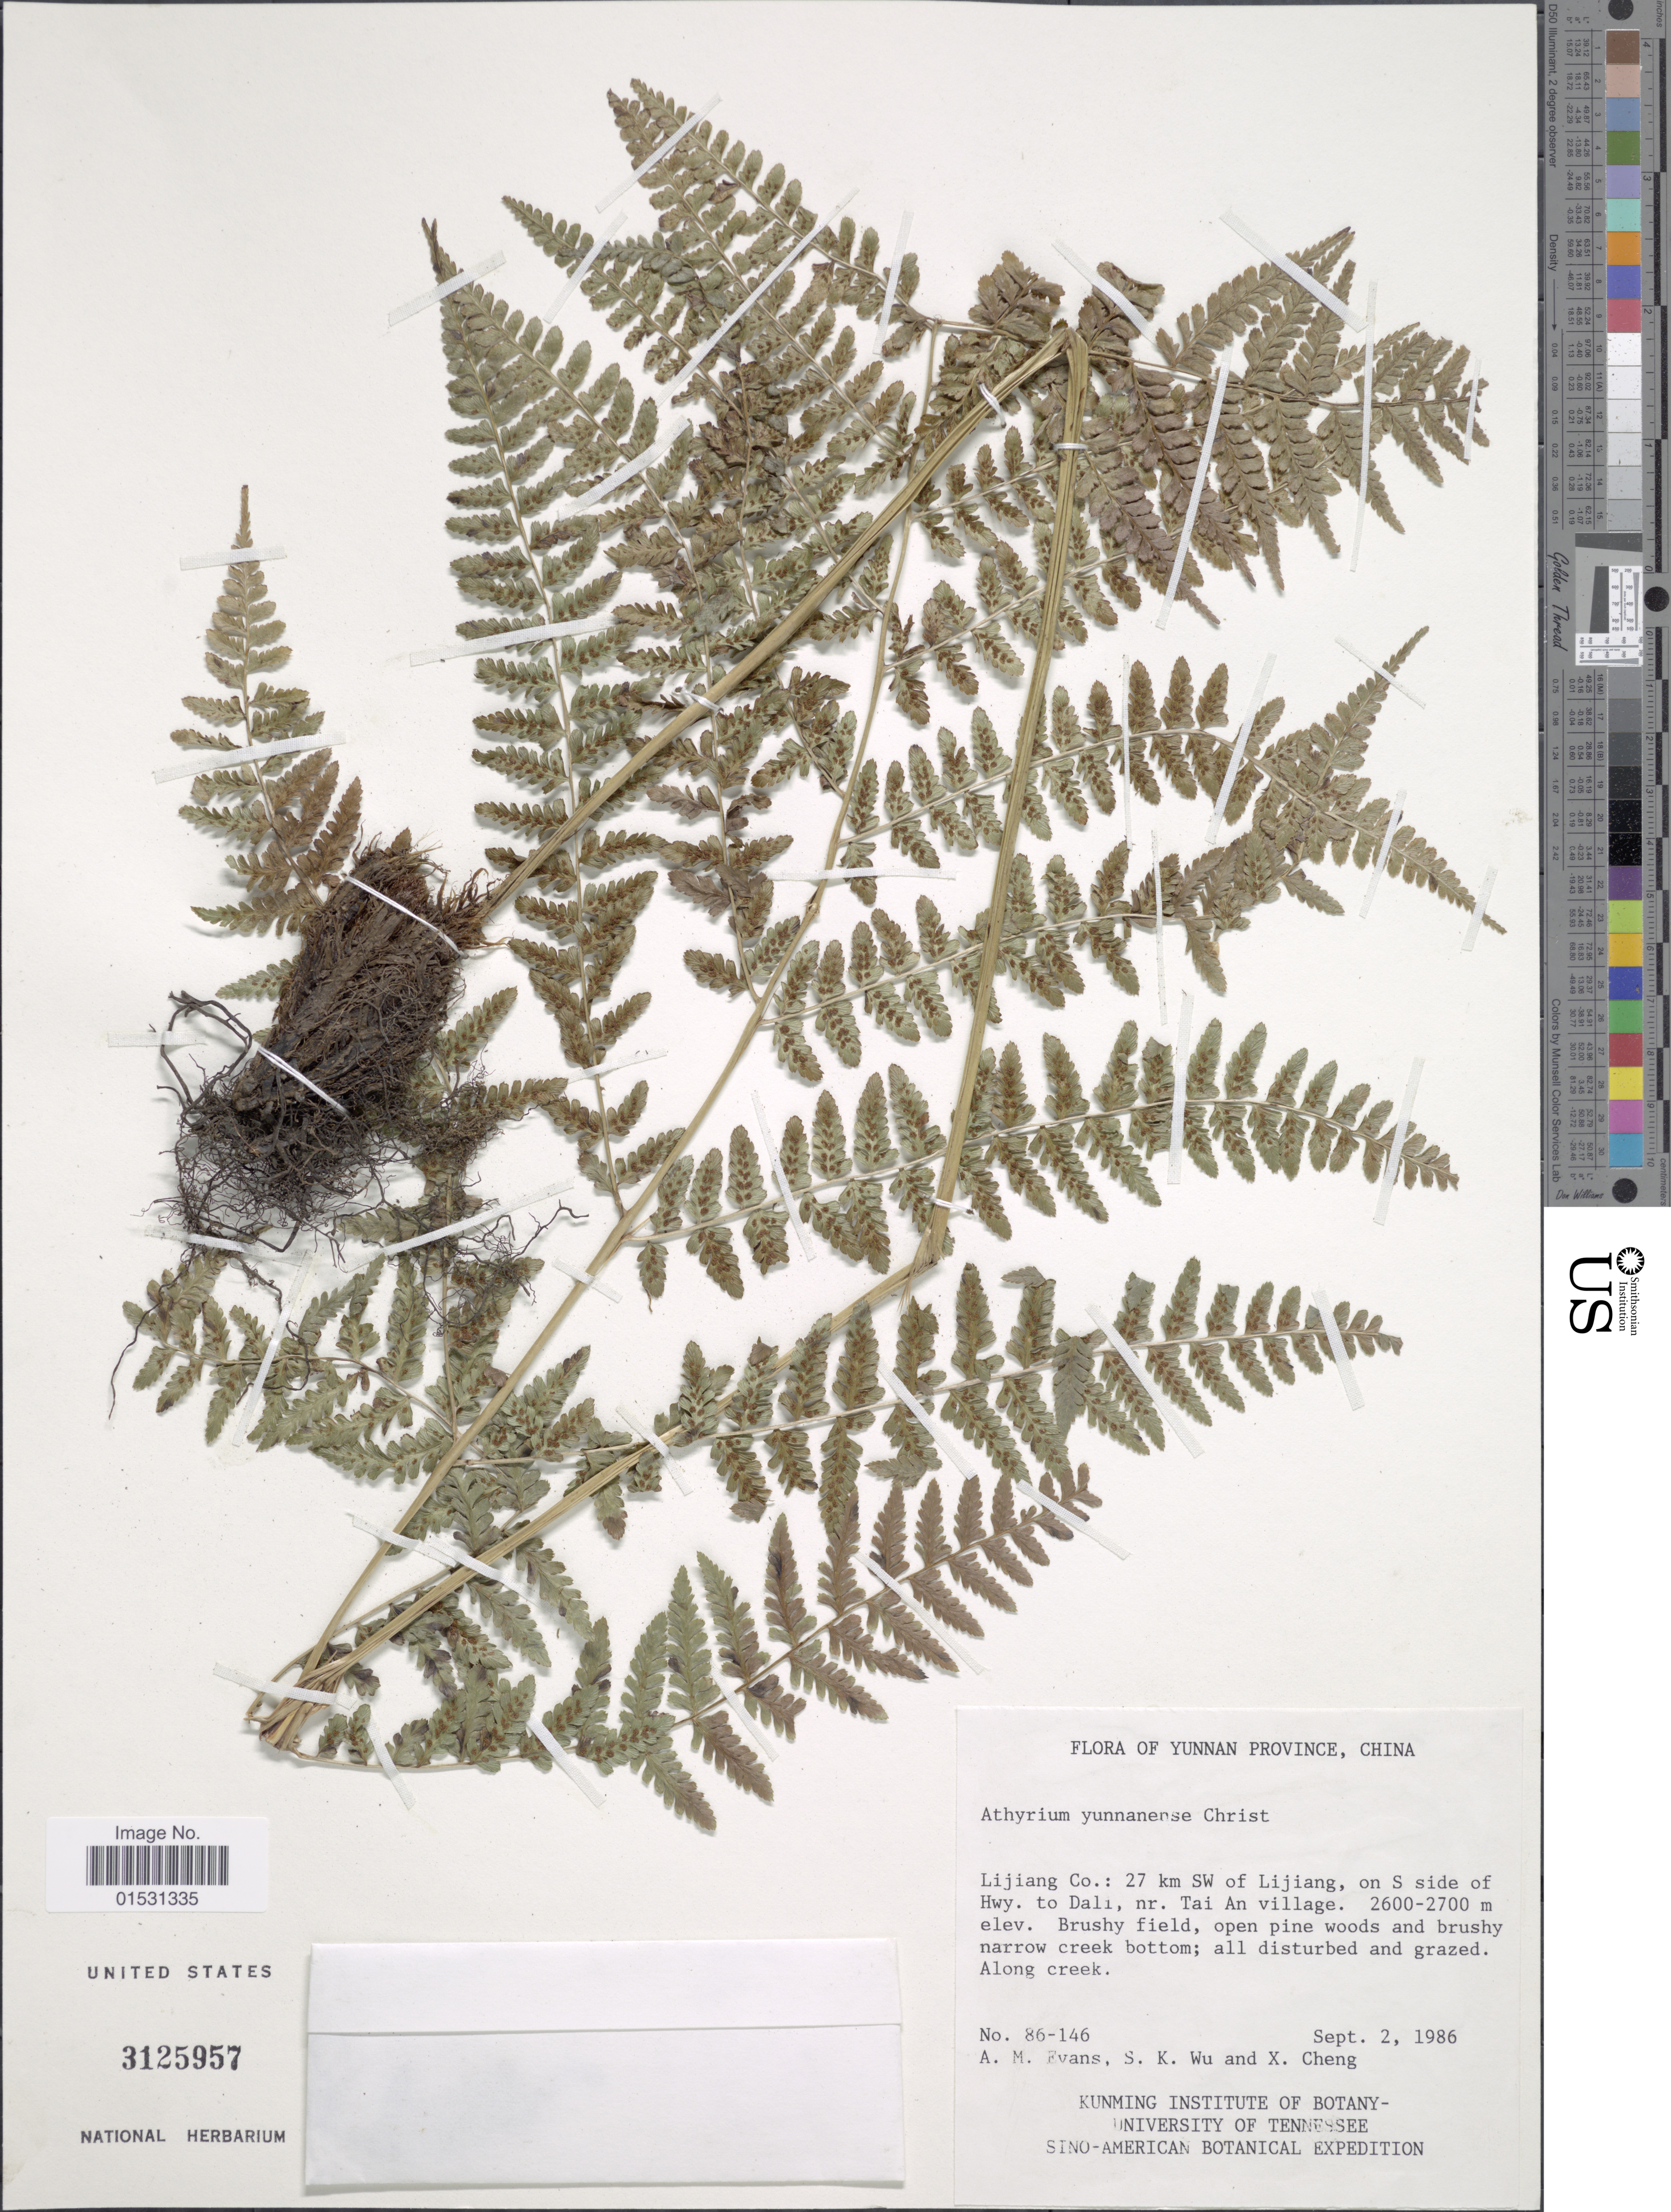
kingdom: Plantae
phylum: Tracheophyta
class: Polypodiopsida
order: Polypodiales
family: Athyriaceae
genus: Athyrium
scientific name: Athyrium yunnanense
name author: Christ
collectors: A. M. Evans, S. K. Wu & X. Cheng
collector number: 86-146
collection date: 1986-09-02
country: China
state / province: Yunnan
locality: Yunnan Province. Lijiang Co.: 27 km SW of Lijiang, on S side of Hwy. to Dali, nr. Tai An village.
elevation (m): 2600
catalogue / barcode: US 3125957